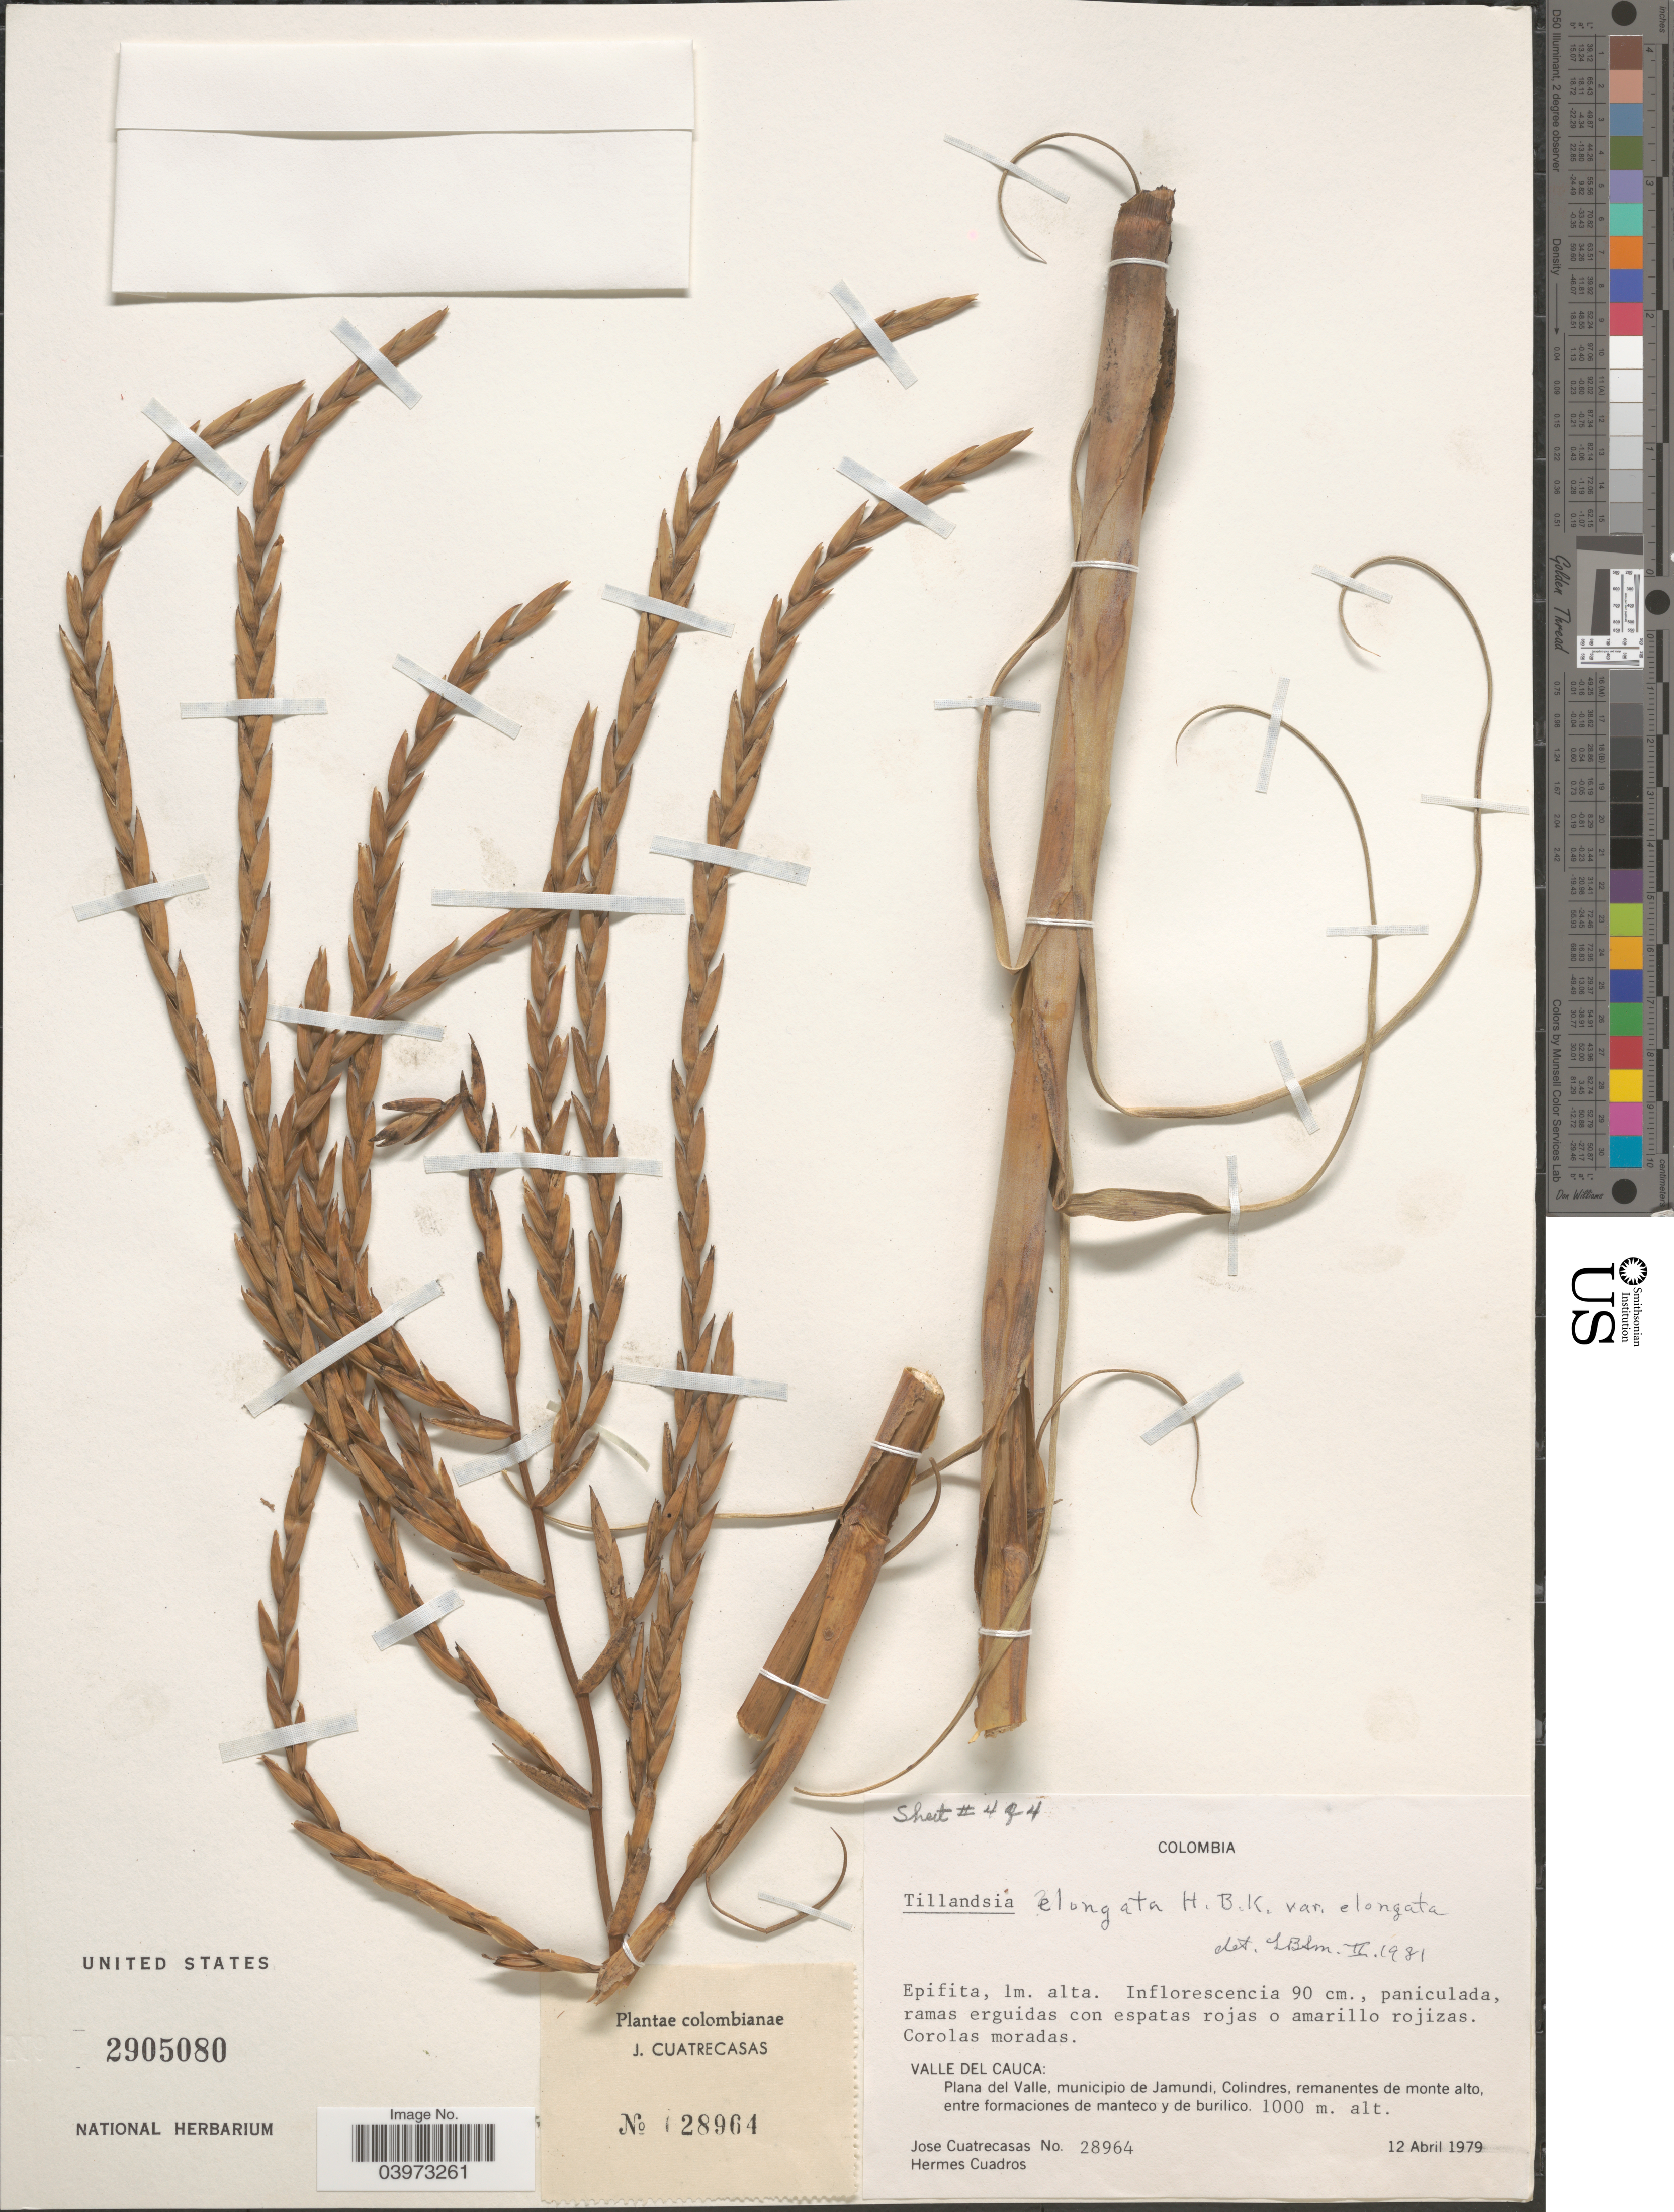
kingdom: Plantae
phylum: Tracheophyta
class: Liliopsida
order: Poales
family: Bromeliaceae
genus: Tillandsia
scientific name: Tillandsia elongata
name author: Kunth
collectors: J. Cuatrecasas & H. Cuadros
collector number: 28964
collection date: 1979-04-12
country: Colombia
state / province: Valle del Cauca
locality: Colombianae. Plana del Valle, municipio de Jamundi, Colindres, remanentes de monte alto, entre formaciones de manteco y de burilico.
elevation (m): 1000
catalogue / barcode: US 2905080